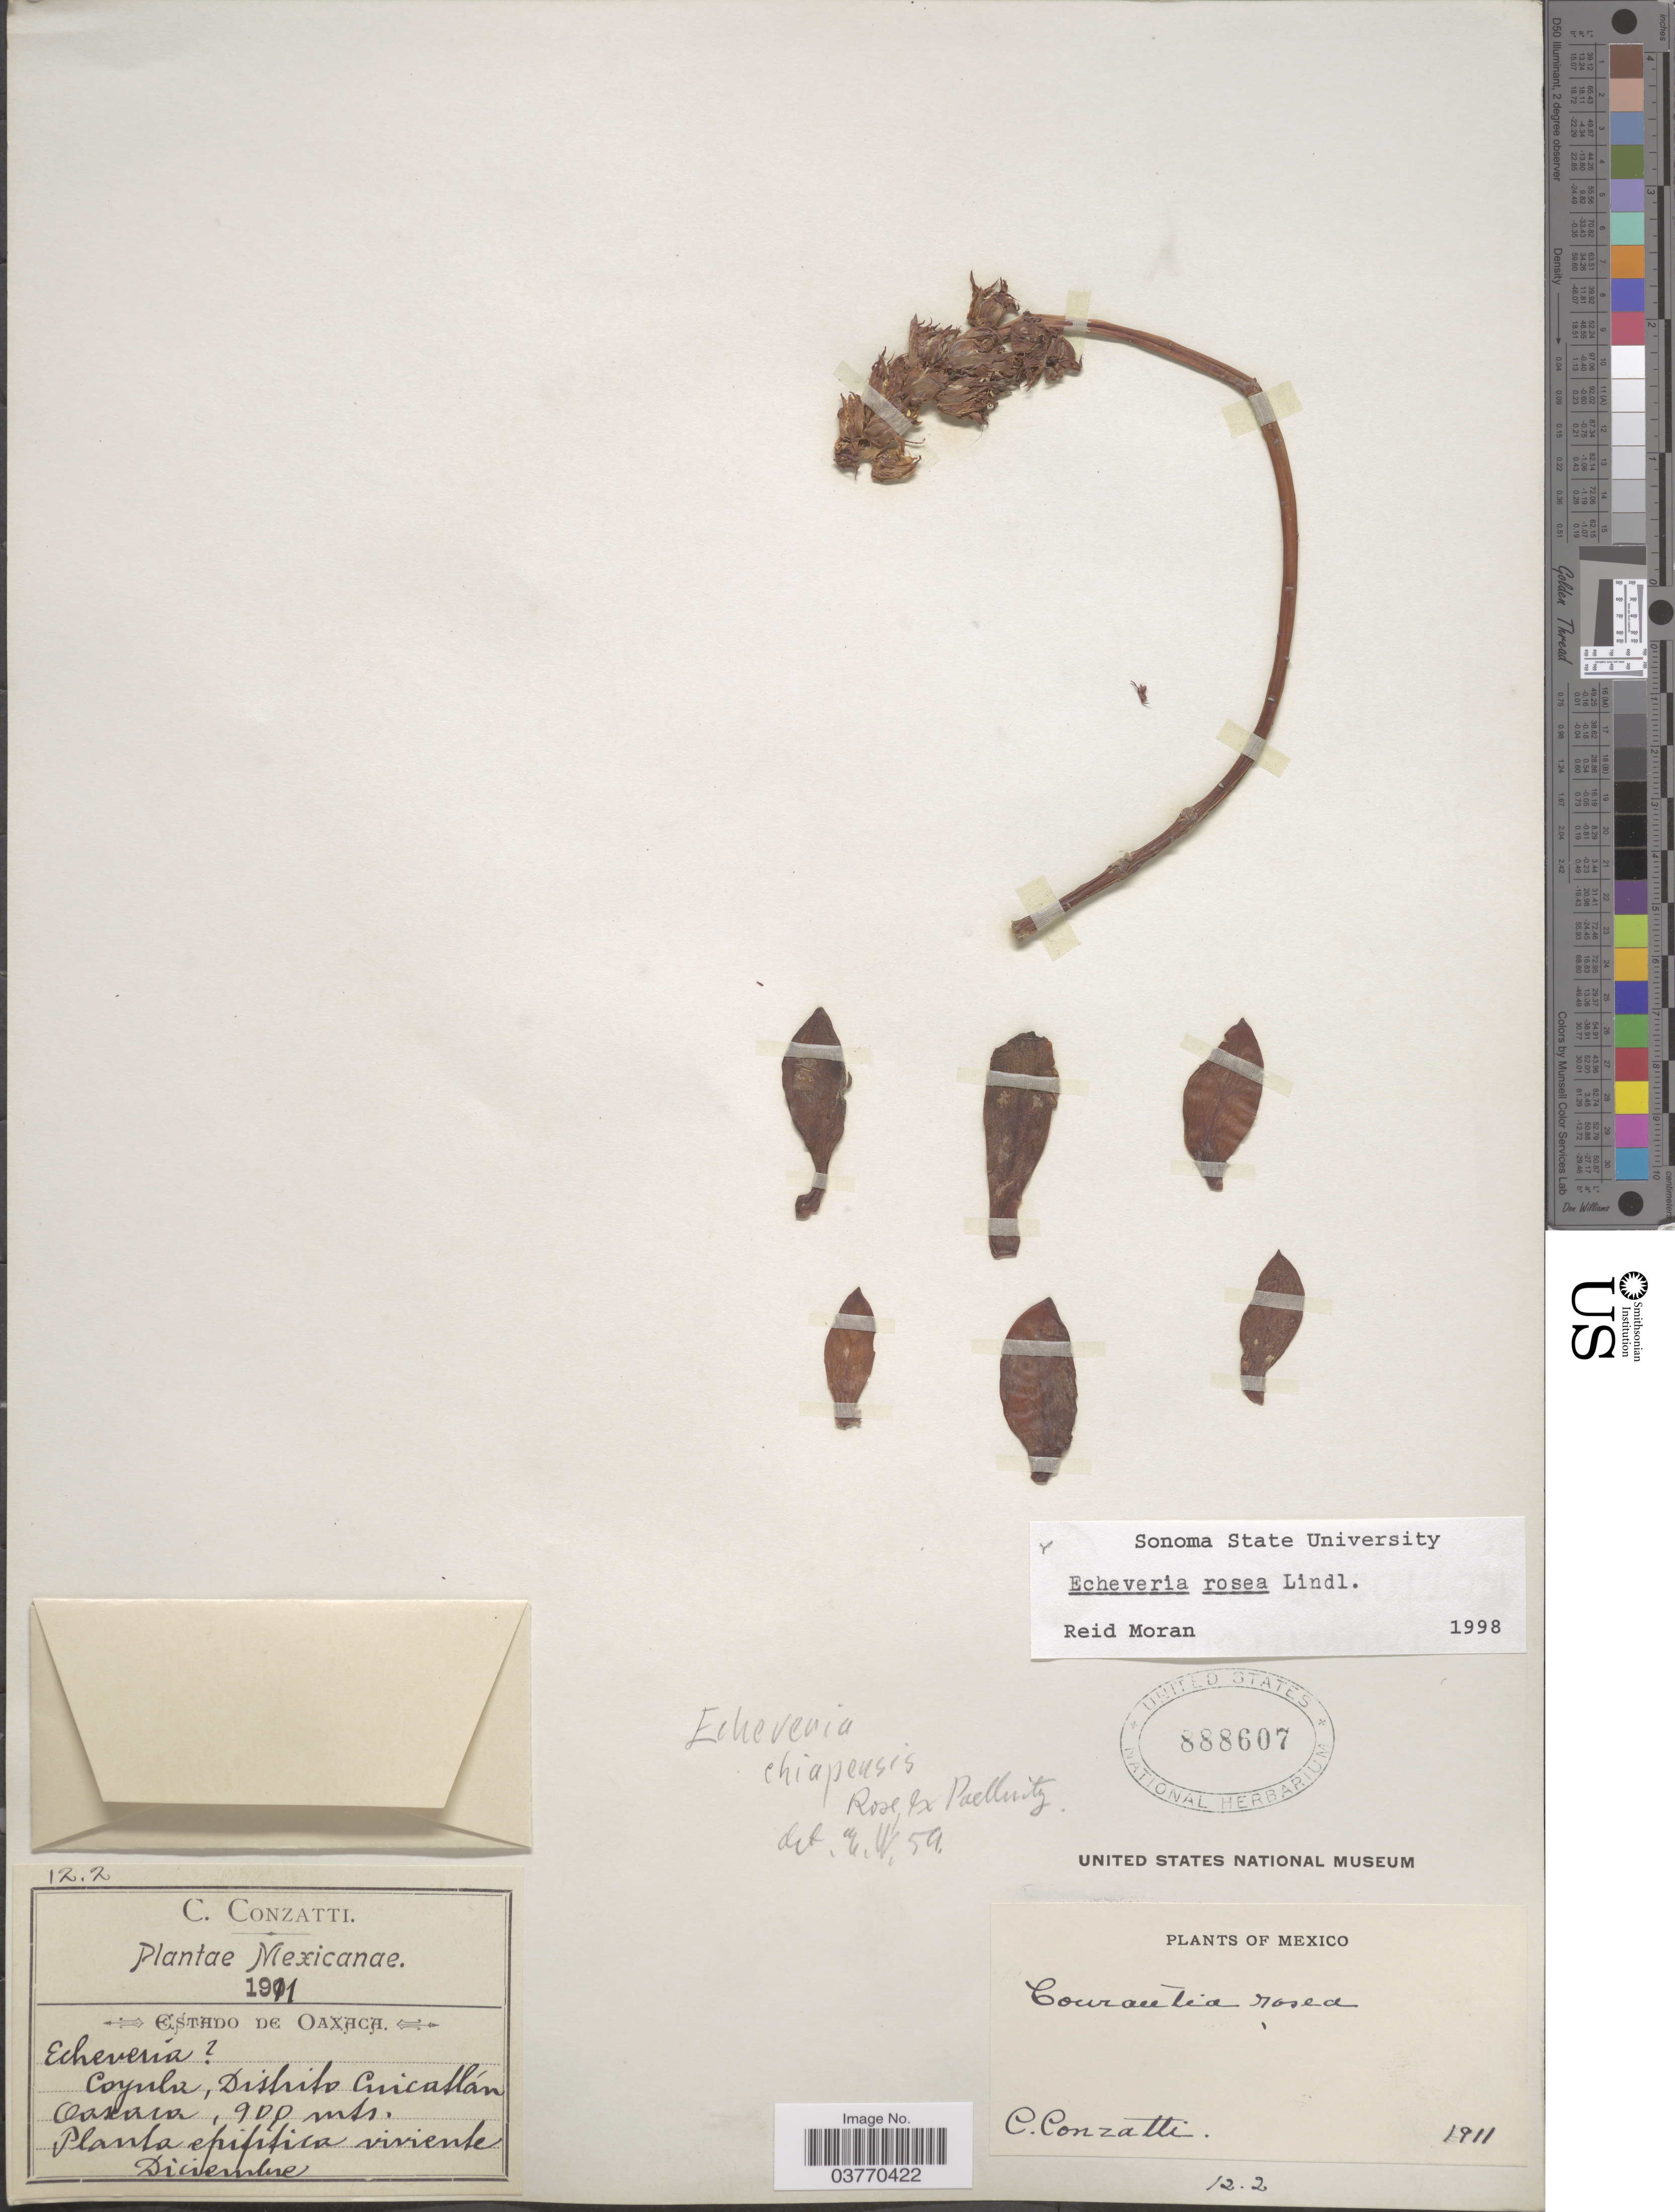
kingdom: Plantae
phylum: Tracheophyta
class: Magnoliopsida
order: Saxifragales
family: Crassulaceae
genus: Echeveria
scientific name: Echeveria rosea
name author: Lindl.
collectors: C. Conzatti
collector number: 12.2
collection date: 1911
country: Mexico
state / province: Oaxaca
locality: Coyula, Distrito Cuicatlan.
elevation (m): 900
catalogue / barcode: US 888607